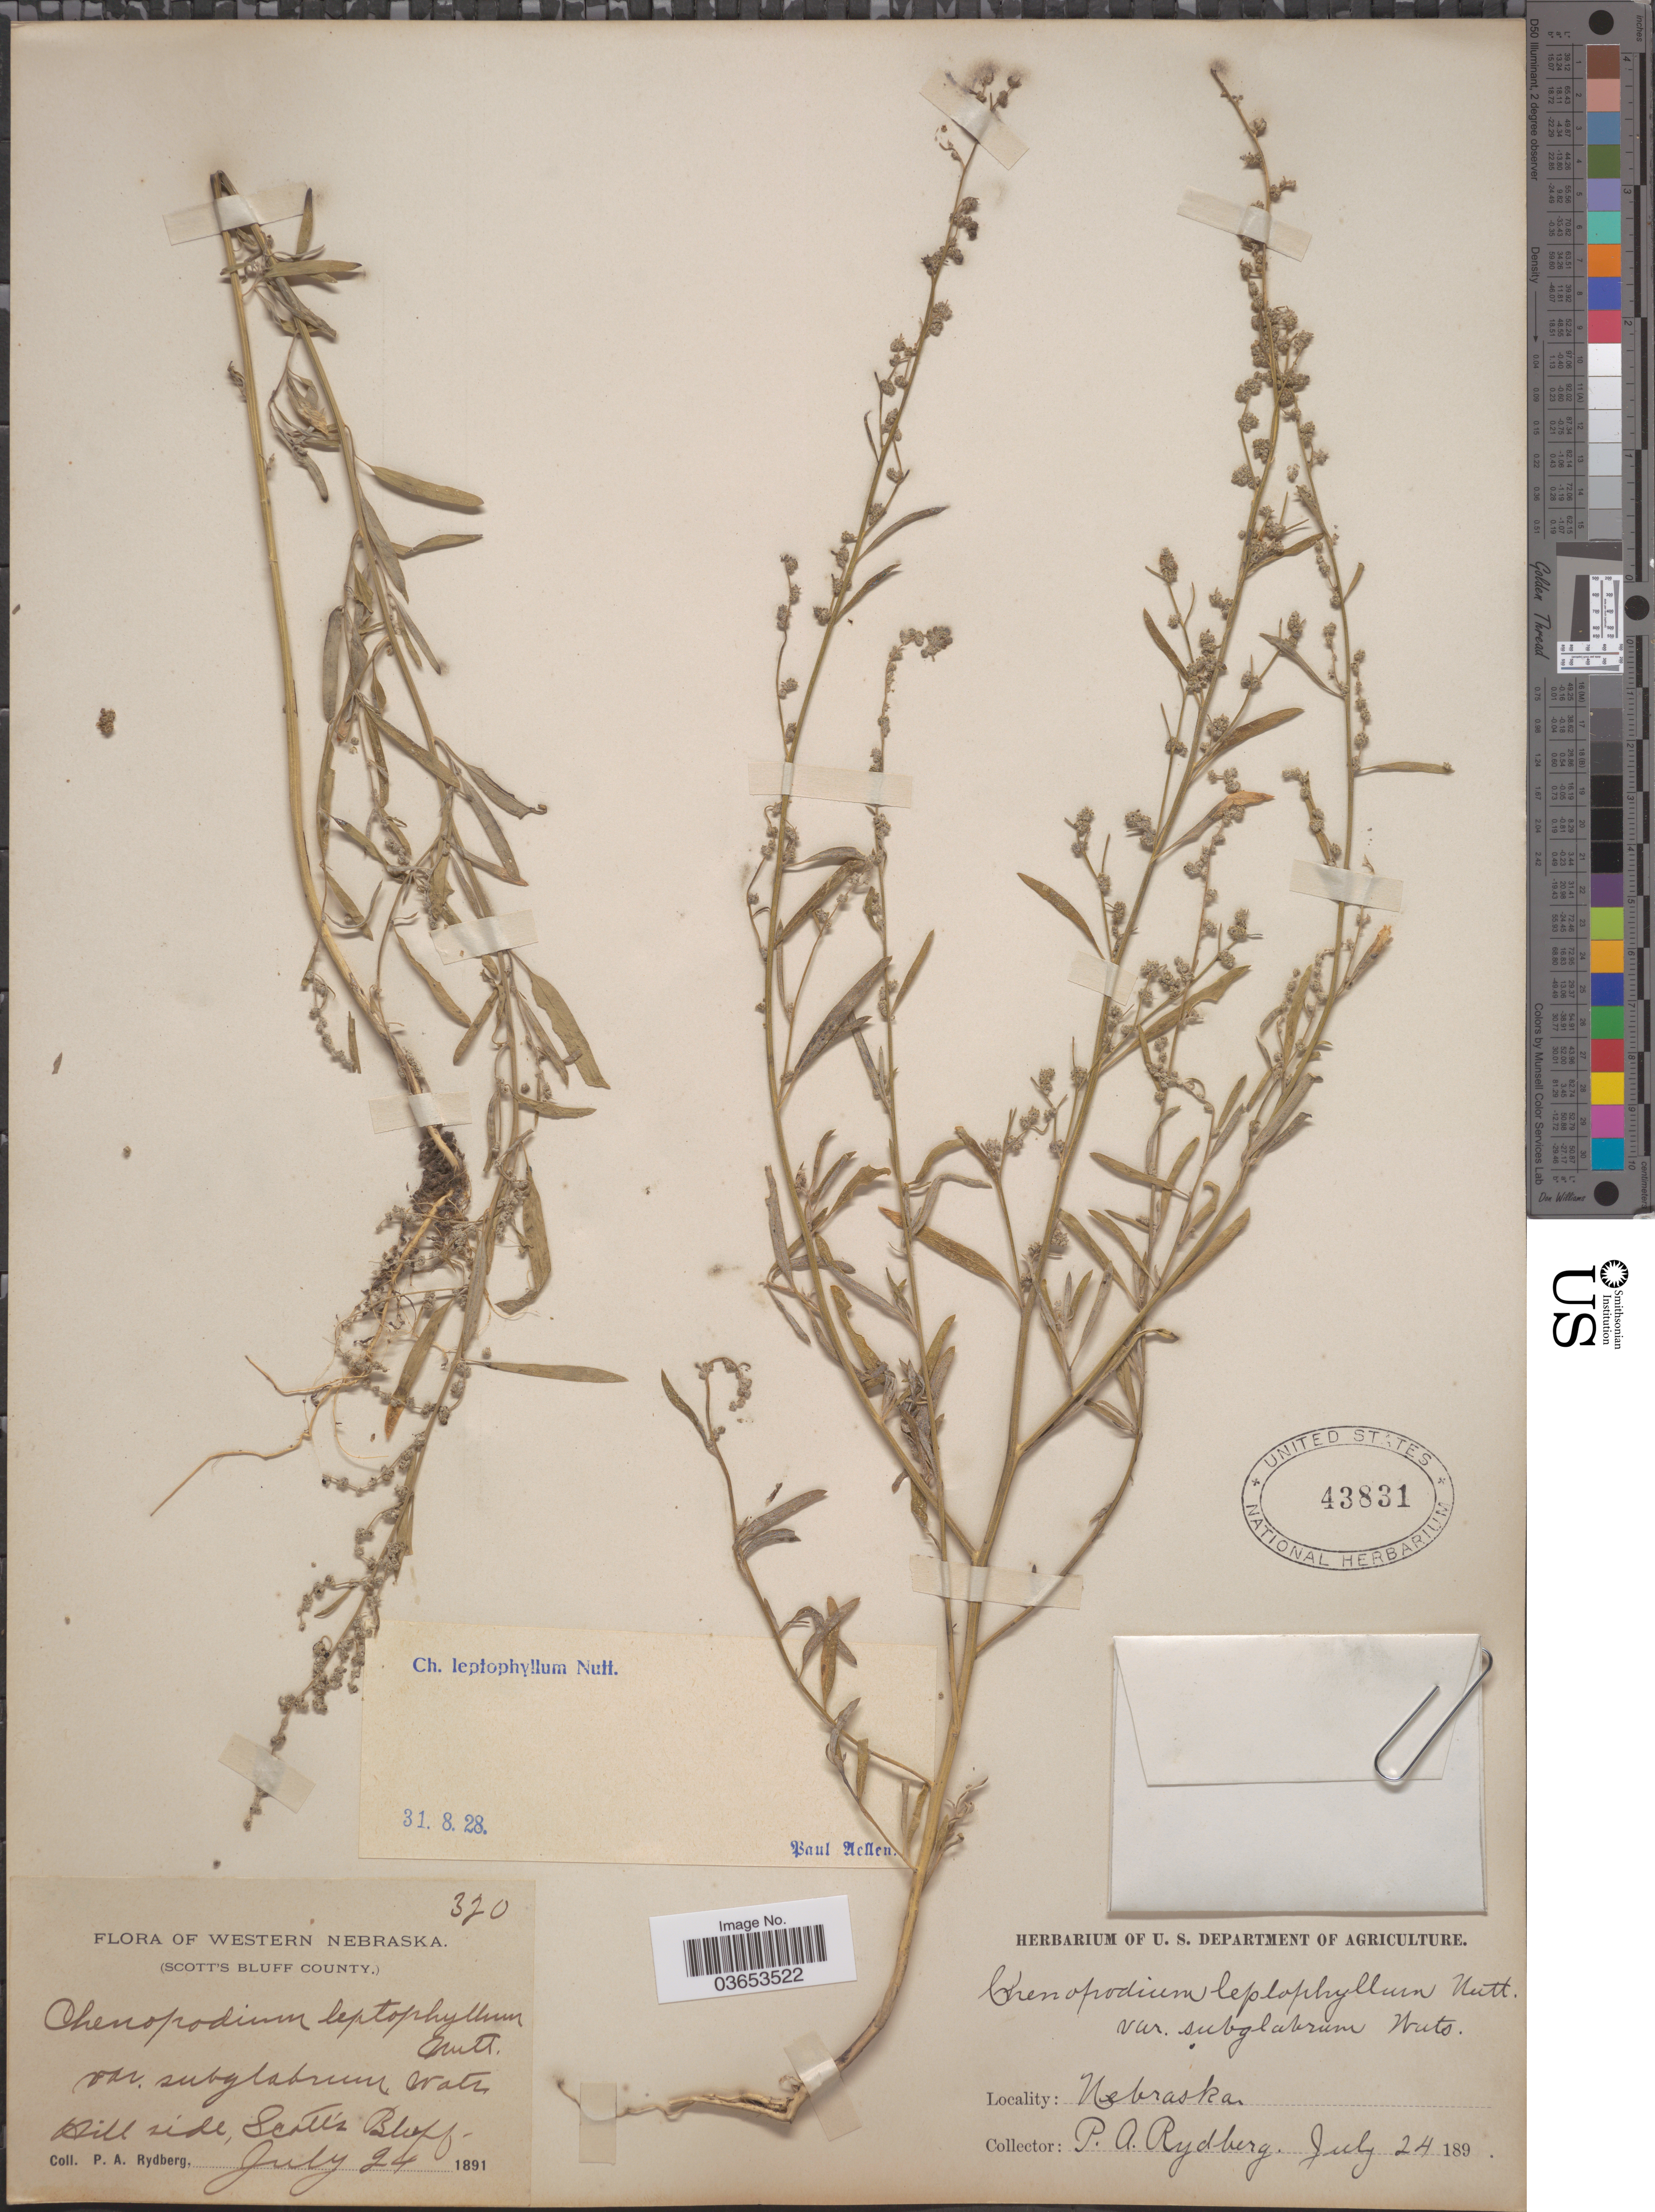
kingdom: Plantae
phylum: Tracheophyta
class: Magnoliopsida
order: Caryophyllales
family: Amaranthaceae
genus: Chenopodium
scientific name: Chenopodium leptophyllum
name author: (Moq.) Nutt. ex S. Watson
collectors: P. A. Rydberg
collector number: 320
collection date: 1891-07-24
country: United States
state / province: Nebraska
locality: Western Nebraska. (Scott's Bluff County). Scott's Bluff.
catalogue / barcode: US 43831